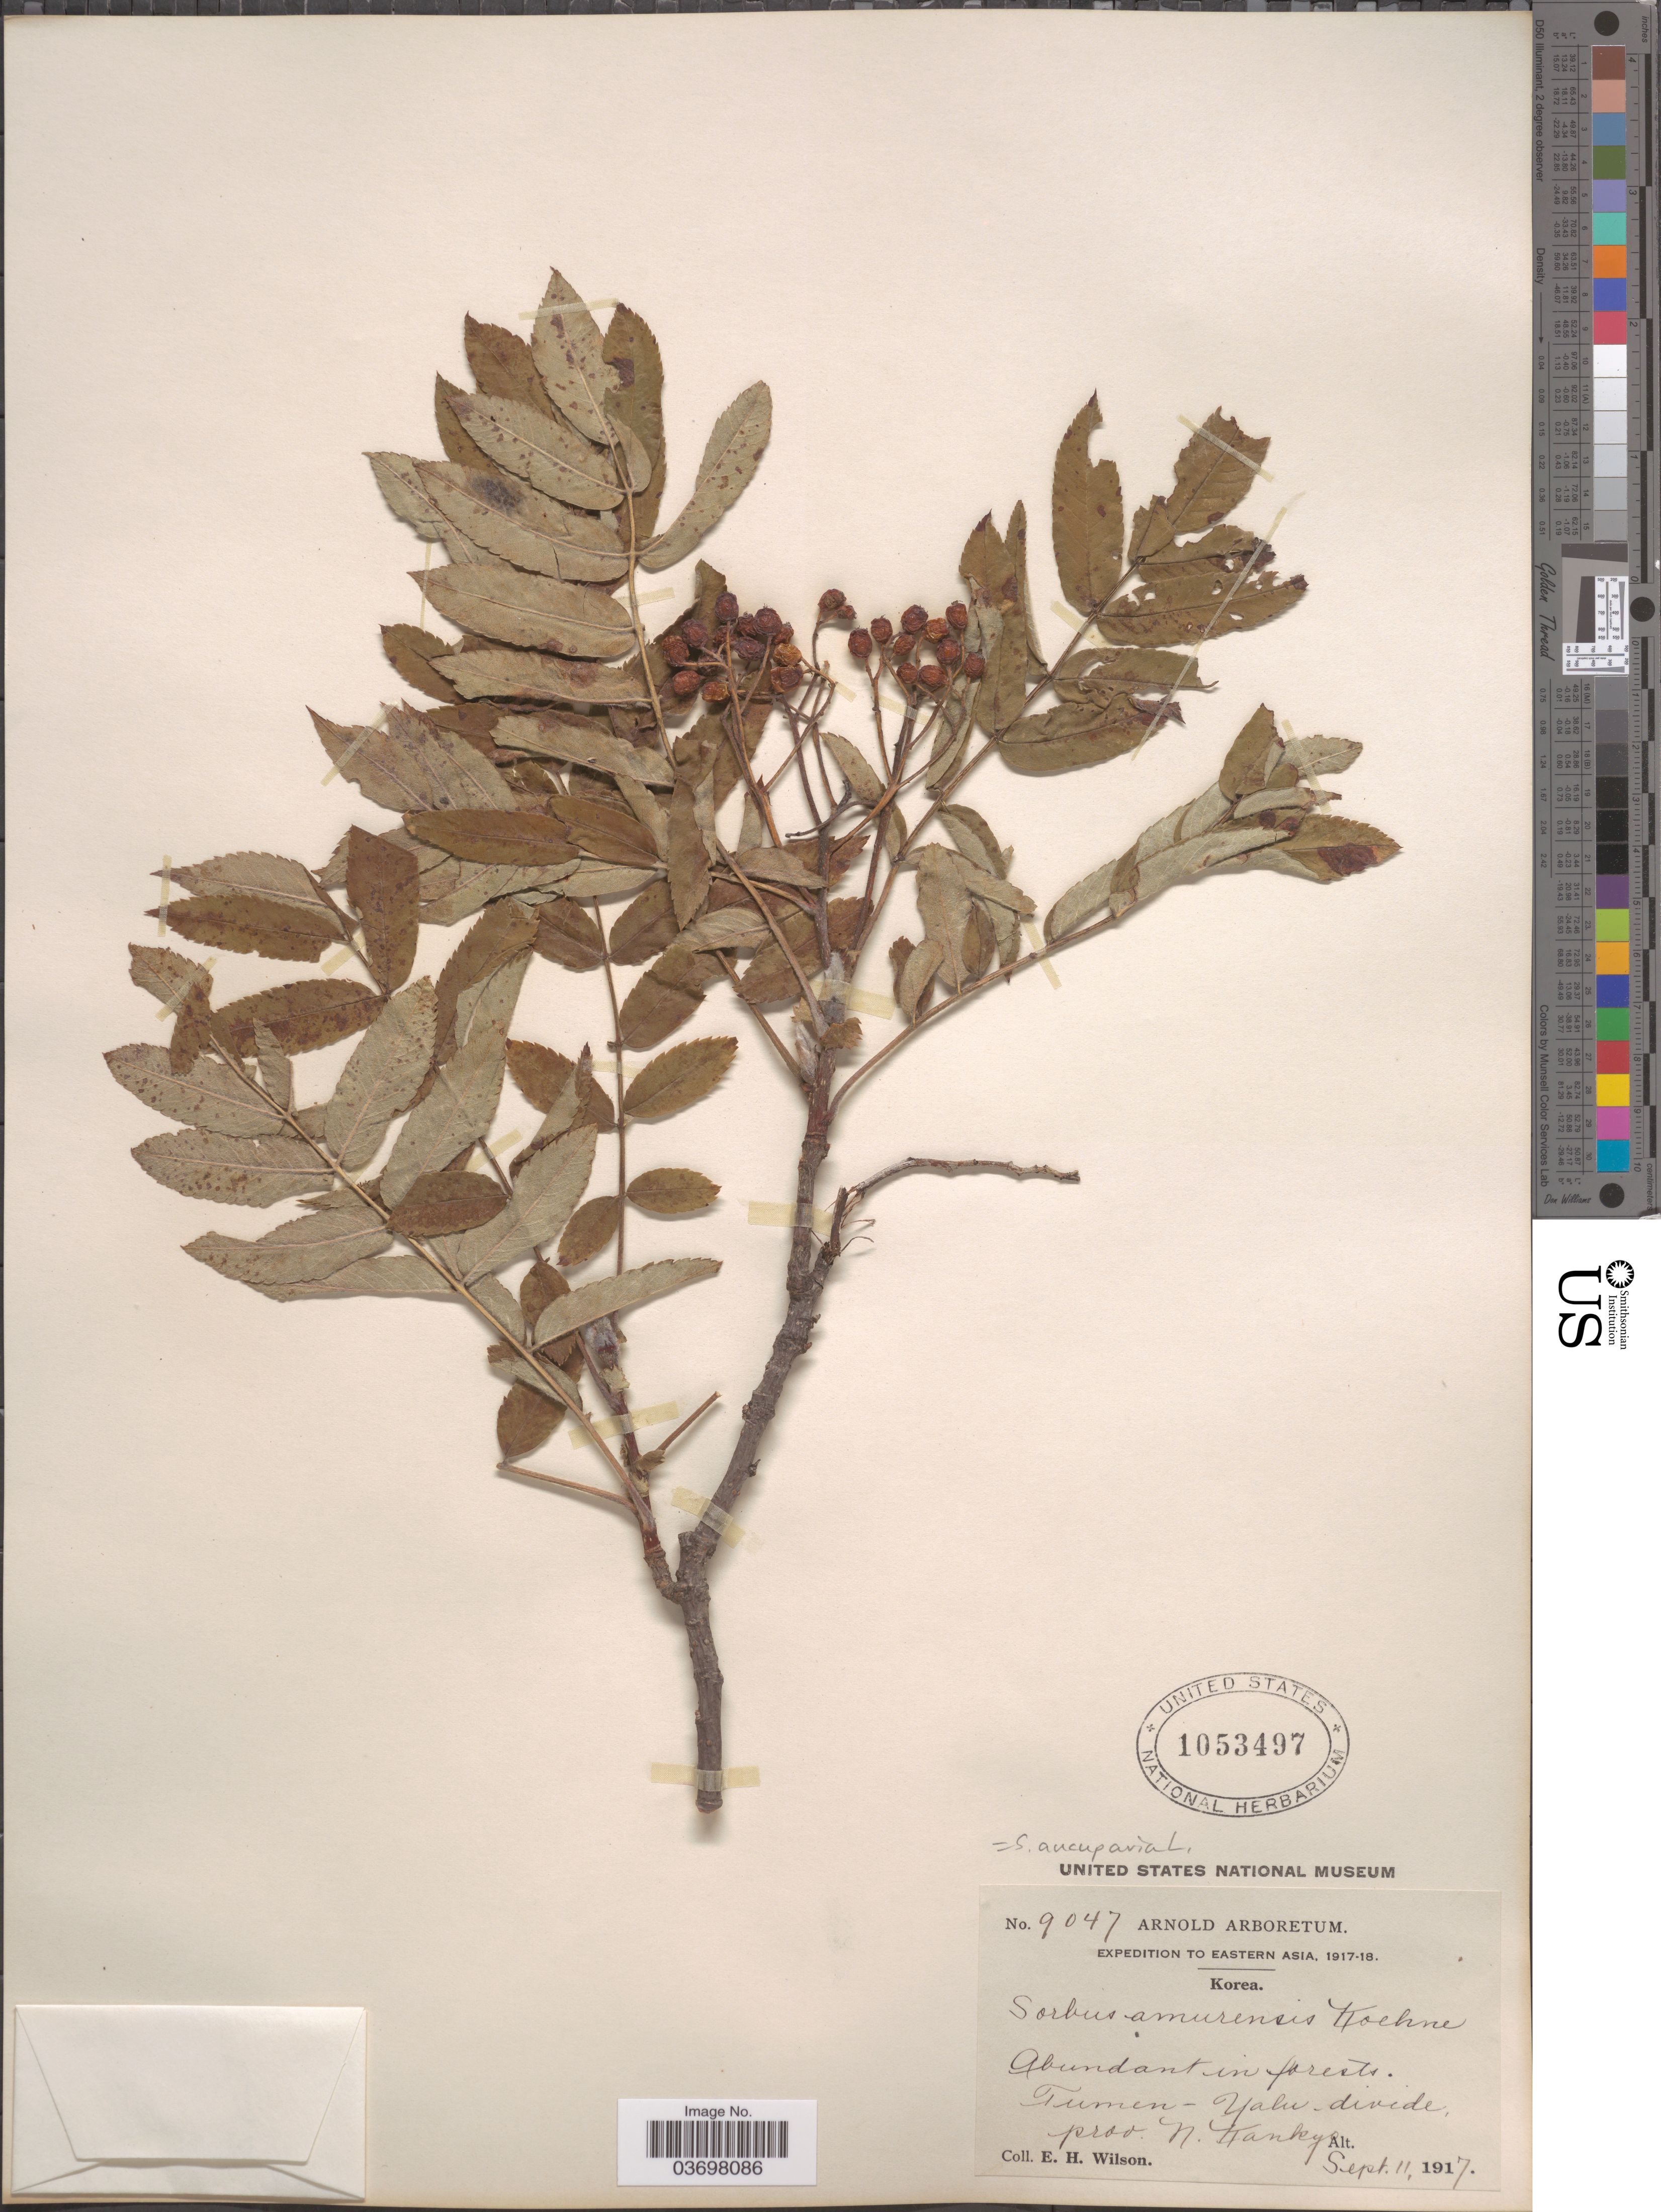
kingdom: Plantae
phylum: Tracheophyta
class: Magnoliopsida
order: Rosales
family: Rosaceae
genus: Sorbus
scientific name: Sorbus aucuparia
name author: L.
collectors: E. Wilson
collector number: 9047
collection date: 1911-09-11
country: North Korea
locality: Tumen- Yaki-divide, prov. N. Kankyo.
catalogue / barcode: US 1053497